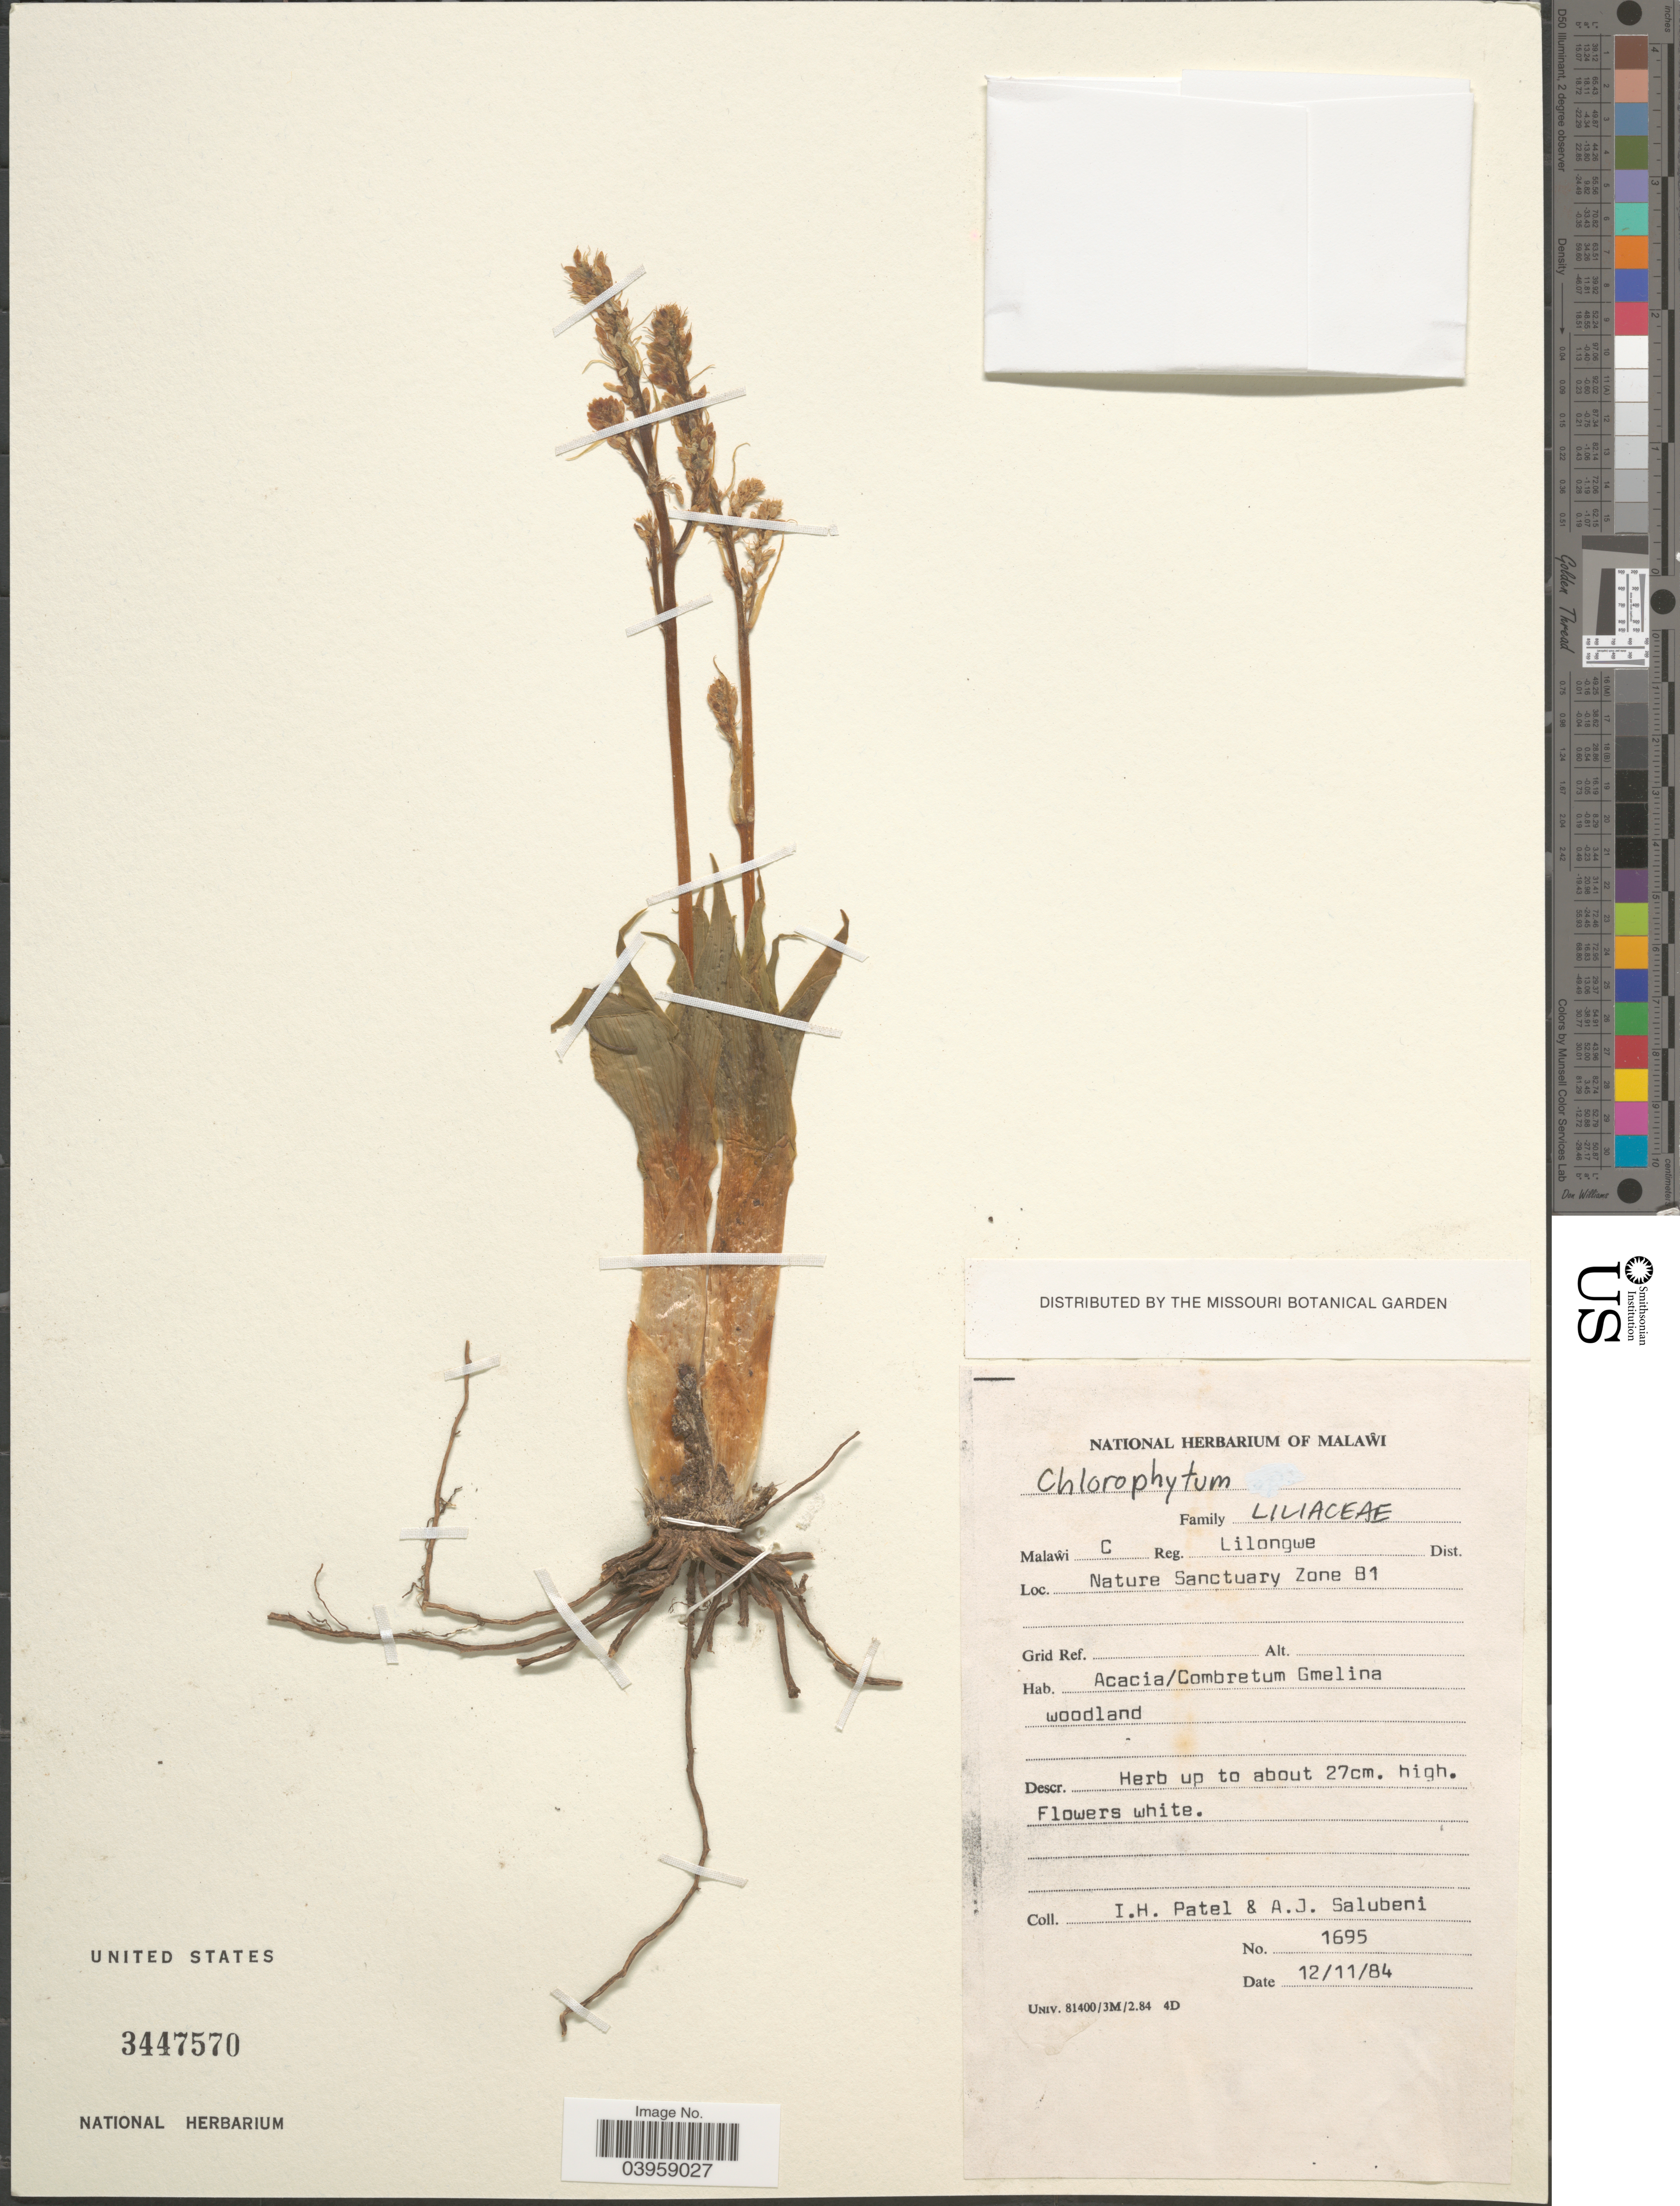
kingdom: Plantae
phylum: Tracheophyta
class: Liliopsida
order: Asparagales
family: Asparagaceae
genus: Chlorophytum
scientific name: Chlorophytum sp.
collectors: I. Patel & A. J. Salubeni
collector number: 1695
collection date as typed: Transcribed d/m/y: 12/11/84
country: Malawi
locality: Malawi C Reg. Lilongwe Dist. Nature Sanctuary Zone B1.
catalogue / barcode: US 3447570